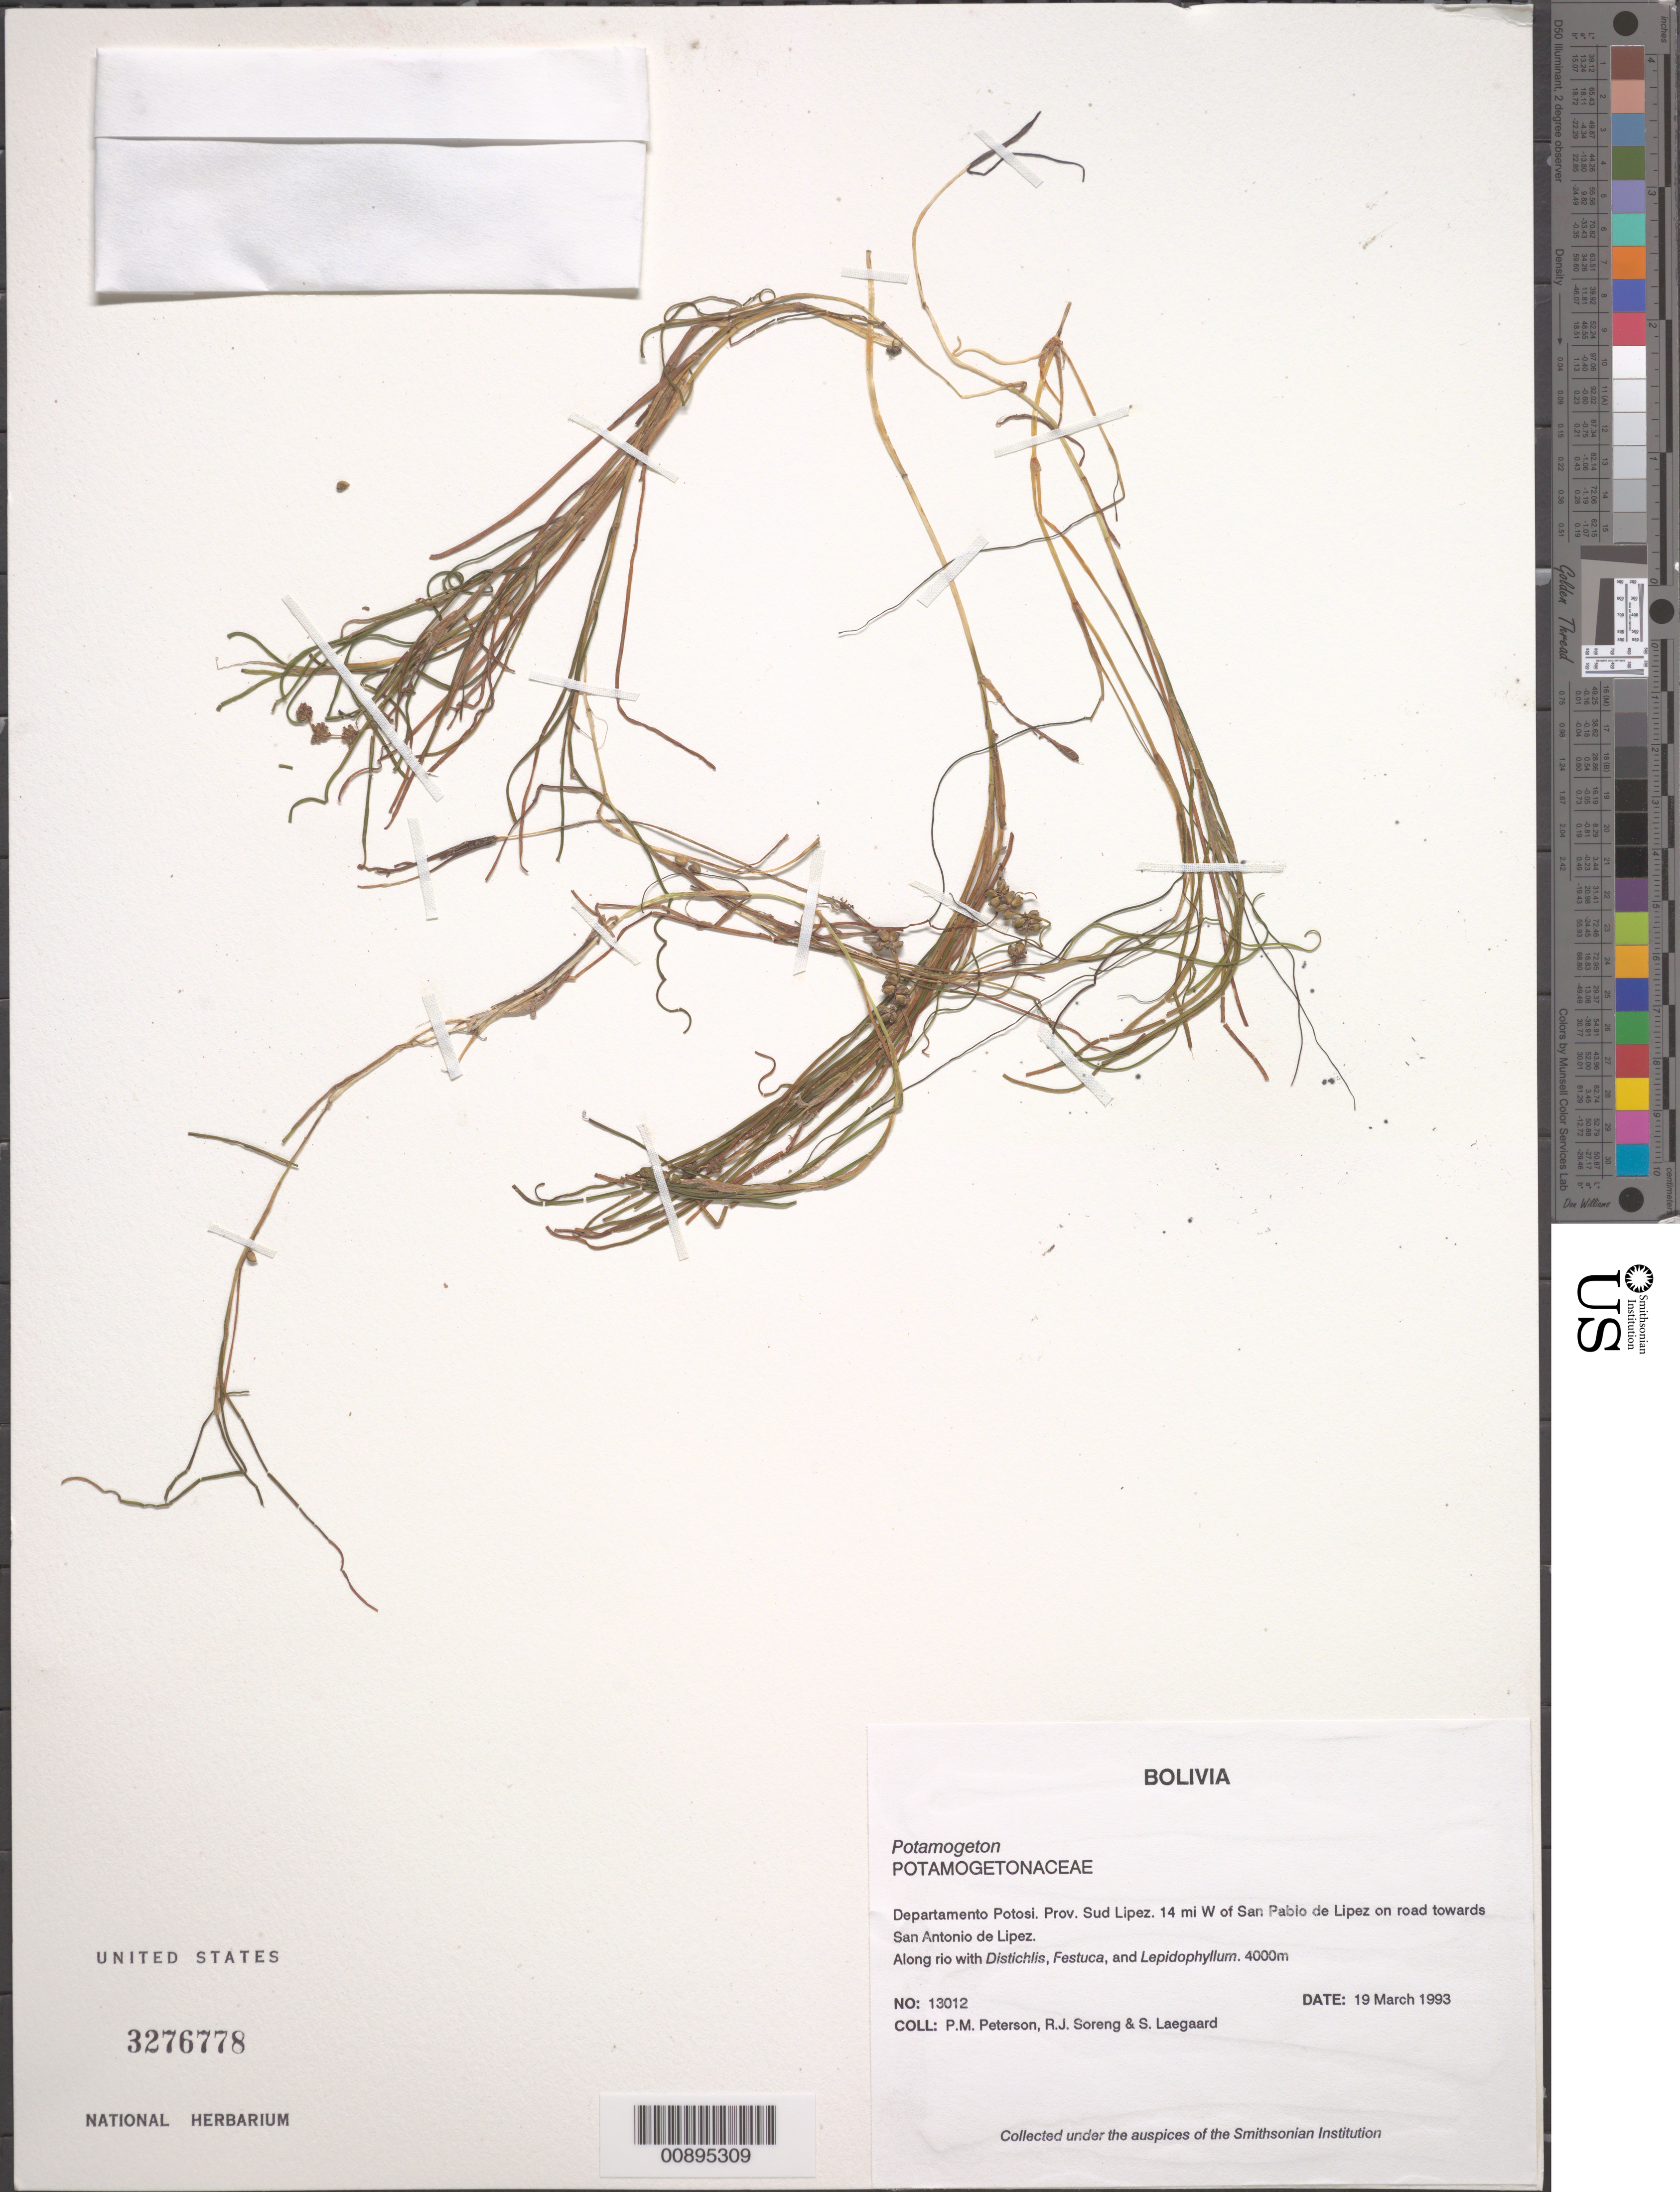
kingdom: Plantae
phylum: Tracheophyta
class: Liliopsida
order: Alismatales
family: Potamogetonaceae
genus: Potamogeton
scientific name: Potamogeton sp.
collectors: P. M. Peterson, R. J. Soreng & S. Lægaard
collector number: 13012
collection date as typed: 19 Mar 1993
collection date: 1993-03-19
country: Bolivia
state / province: Potosi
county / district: Sud Lipez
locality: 14 mi W of San Pablo de Lipez on road towards San Antonio de Lipez.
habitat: Along rio with Distichlis, Festuca, and Lepidophyllum.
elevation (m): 4000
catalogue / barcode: US 3276778